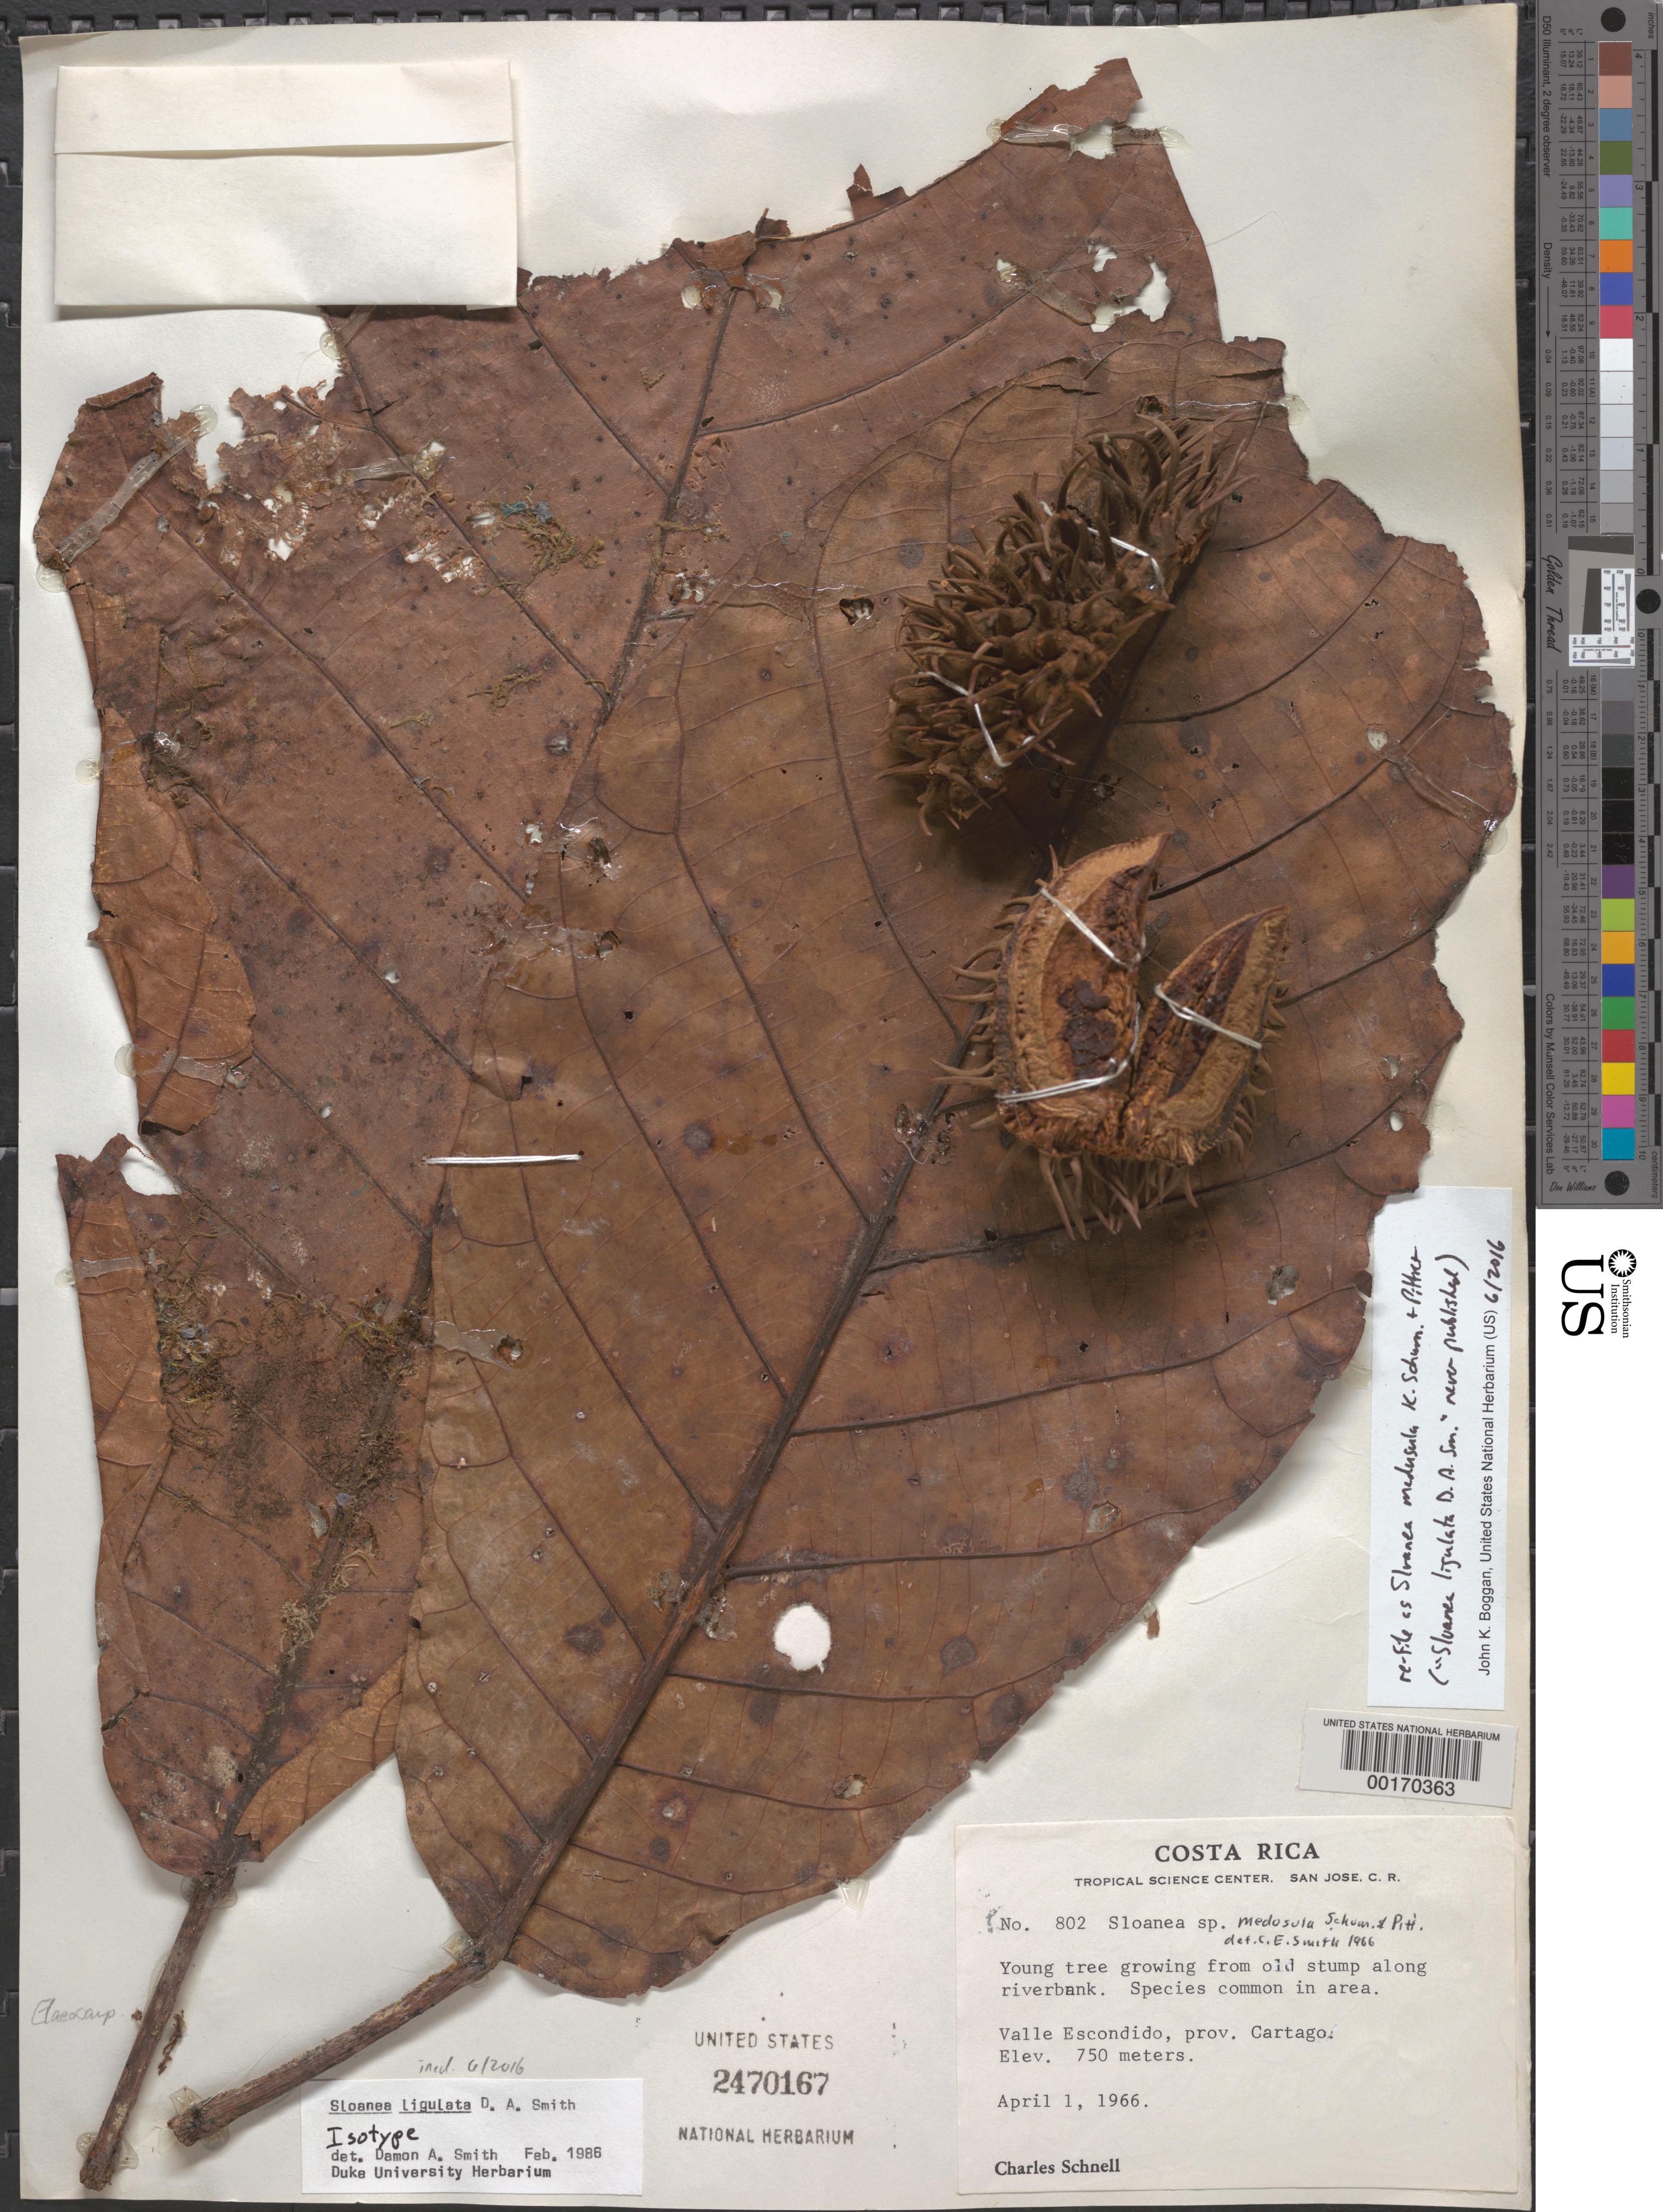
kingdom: Plantae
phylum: Tracheophyta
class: Magnoliopsida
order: Oxalidales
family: Elaeocarpaceae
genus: Sloanea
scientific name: Sloanea medusula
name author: K. Schum. & Pittier in Pittier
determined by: Smith, C. E., Jr.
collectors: C. Schnell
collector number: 802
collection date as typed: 01 Apr 1966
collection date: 1966-04-01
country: Costa Rica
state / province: Cartago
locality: Valle Escondido.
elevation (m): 1400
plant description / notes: Specimen annotated by Damon A. Smith (1986) as isotype of Sloanea ligulata D.A. Smith; ined. name still unpublished (June 2016); specimen re-filed in main herbarium.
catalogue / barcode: US 2470167